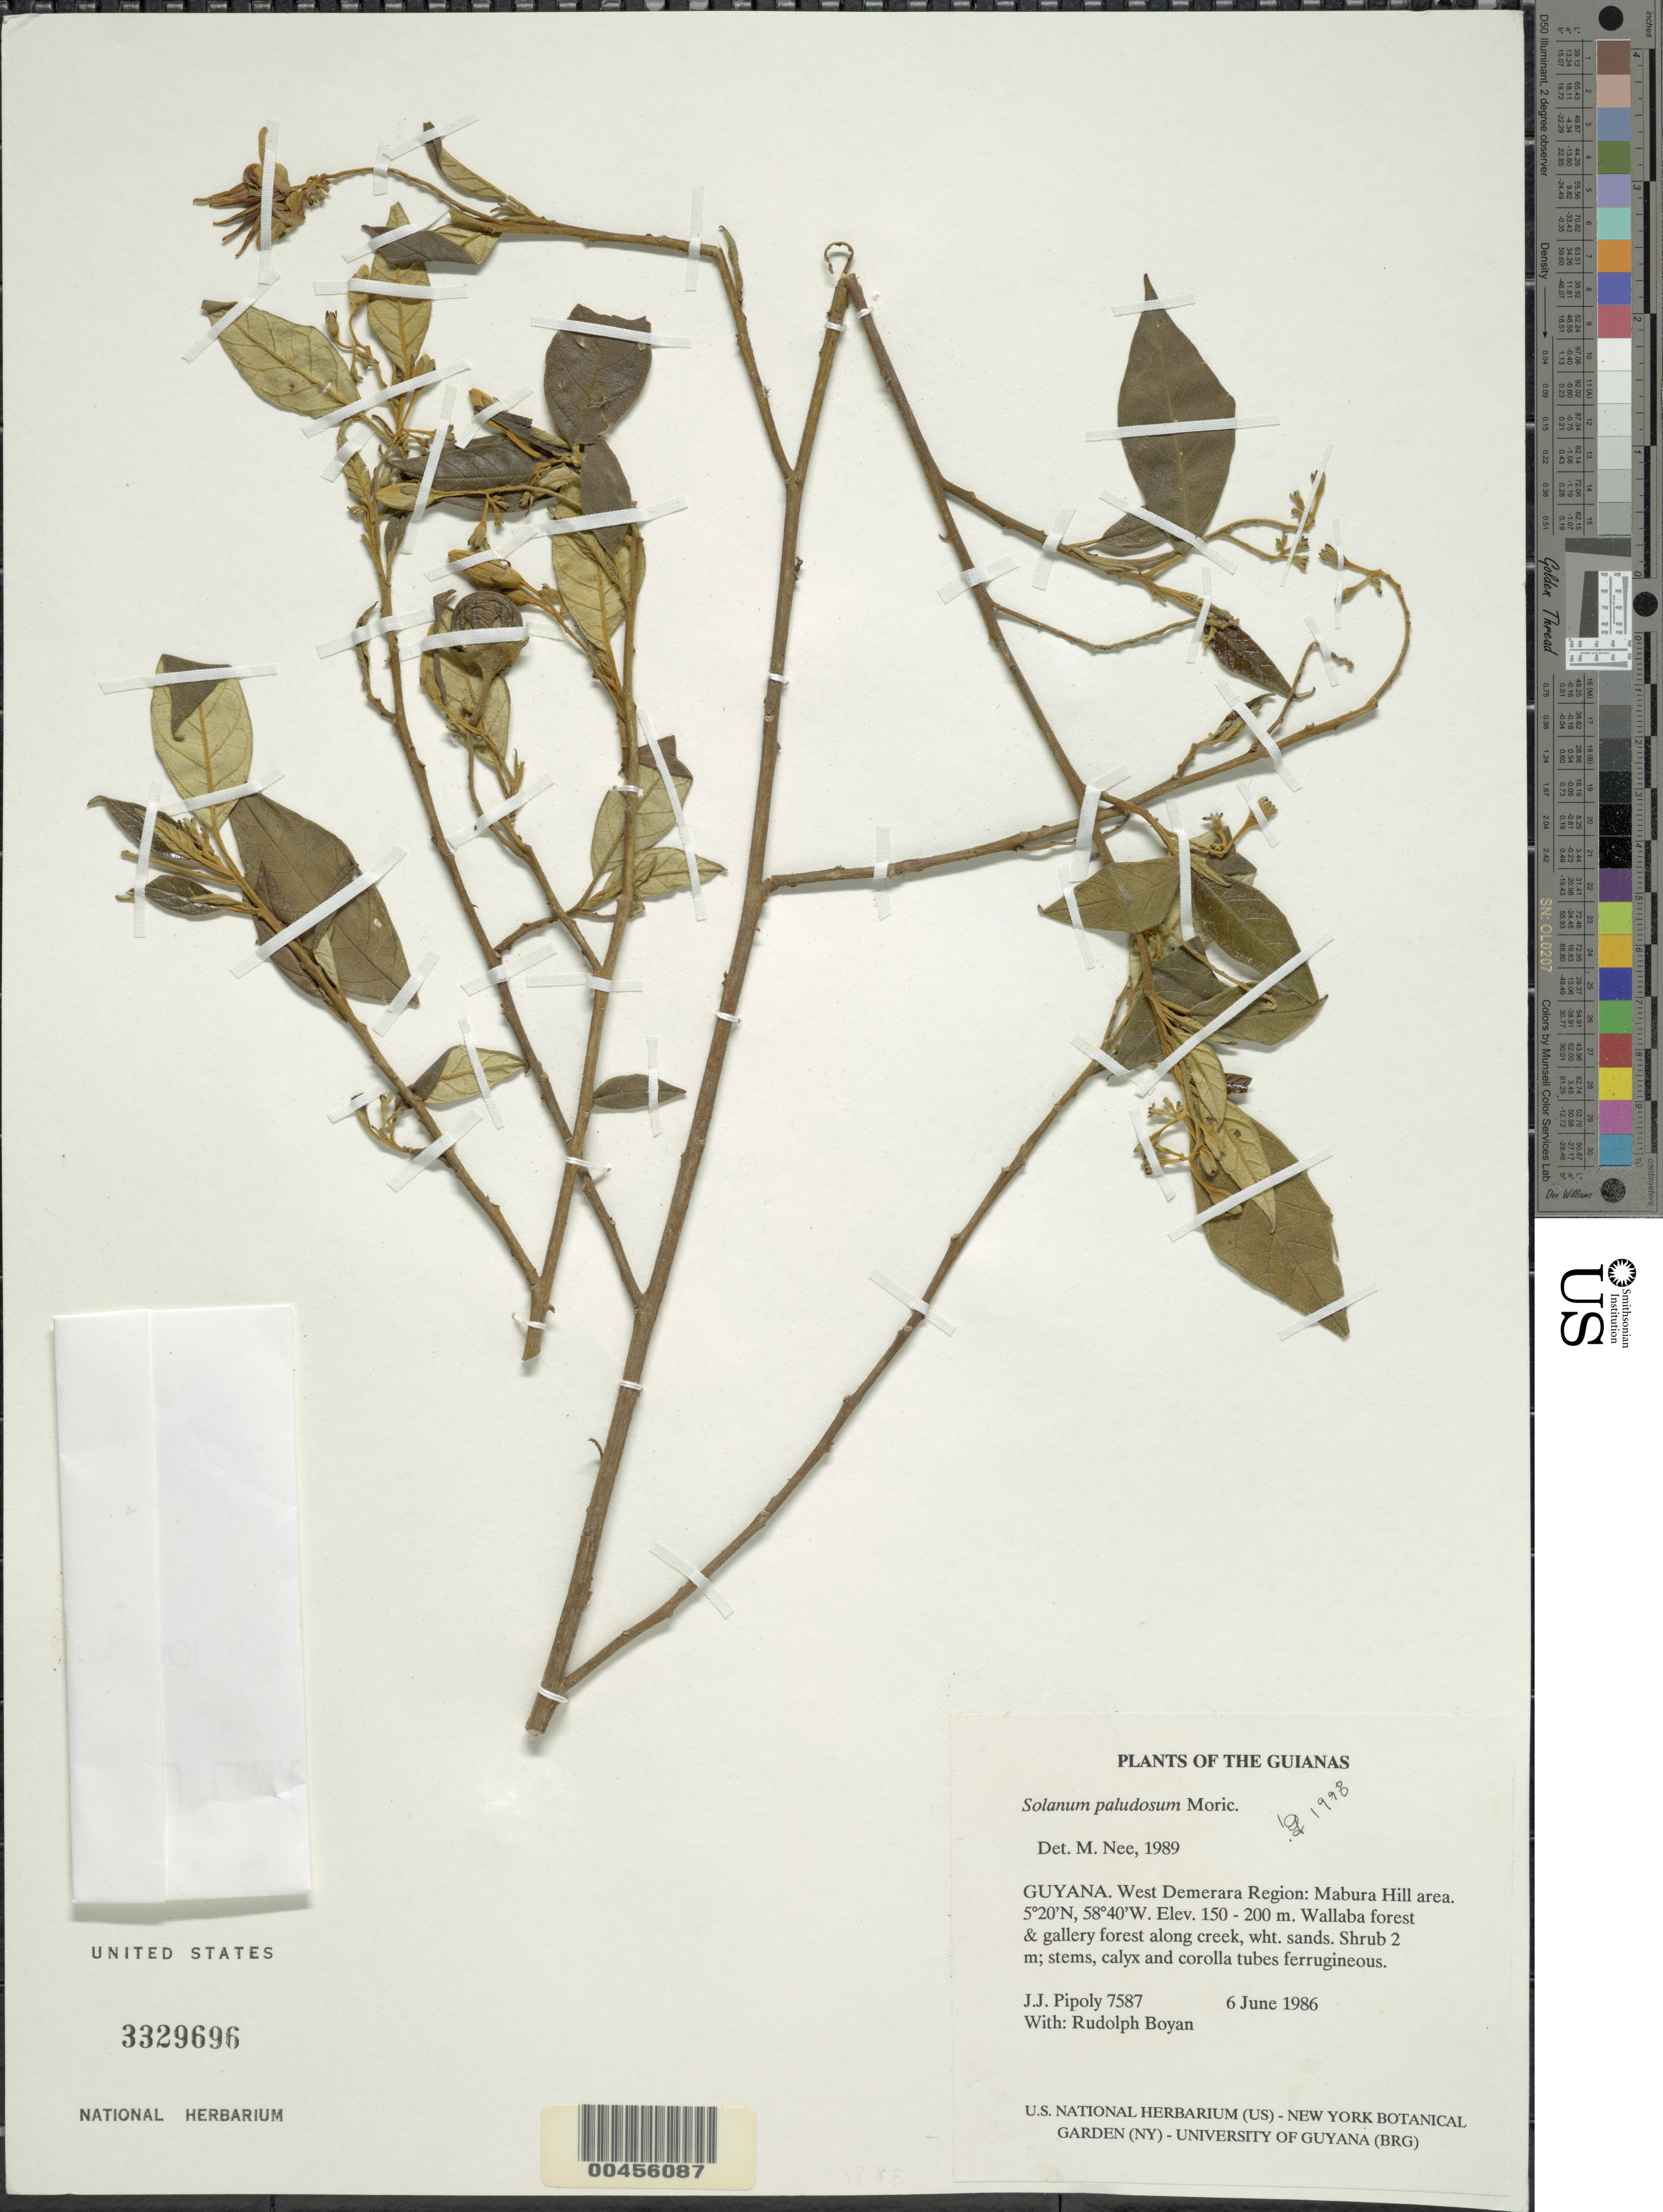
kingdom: Plantae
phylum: Tracheophyta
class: Magnoliopsida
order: Solanales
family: Solanaceae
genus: Solanum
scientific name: Solanum paludosum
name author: Moric.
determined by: Nee, Michael H.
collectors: J. J. Pipoly & R. Boyan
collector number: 7587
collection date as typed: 6 Jun 1986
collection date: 1986-06-06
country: Guyana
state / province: U. Demerara-Berbice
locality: Mabura Hill area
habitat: Wallaba forest & gallery forest along creek, white sands.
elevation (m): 150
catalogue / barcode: US 3329696